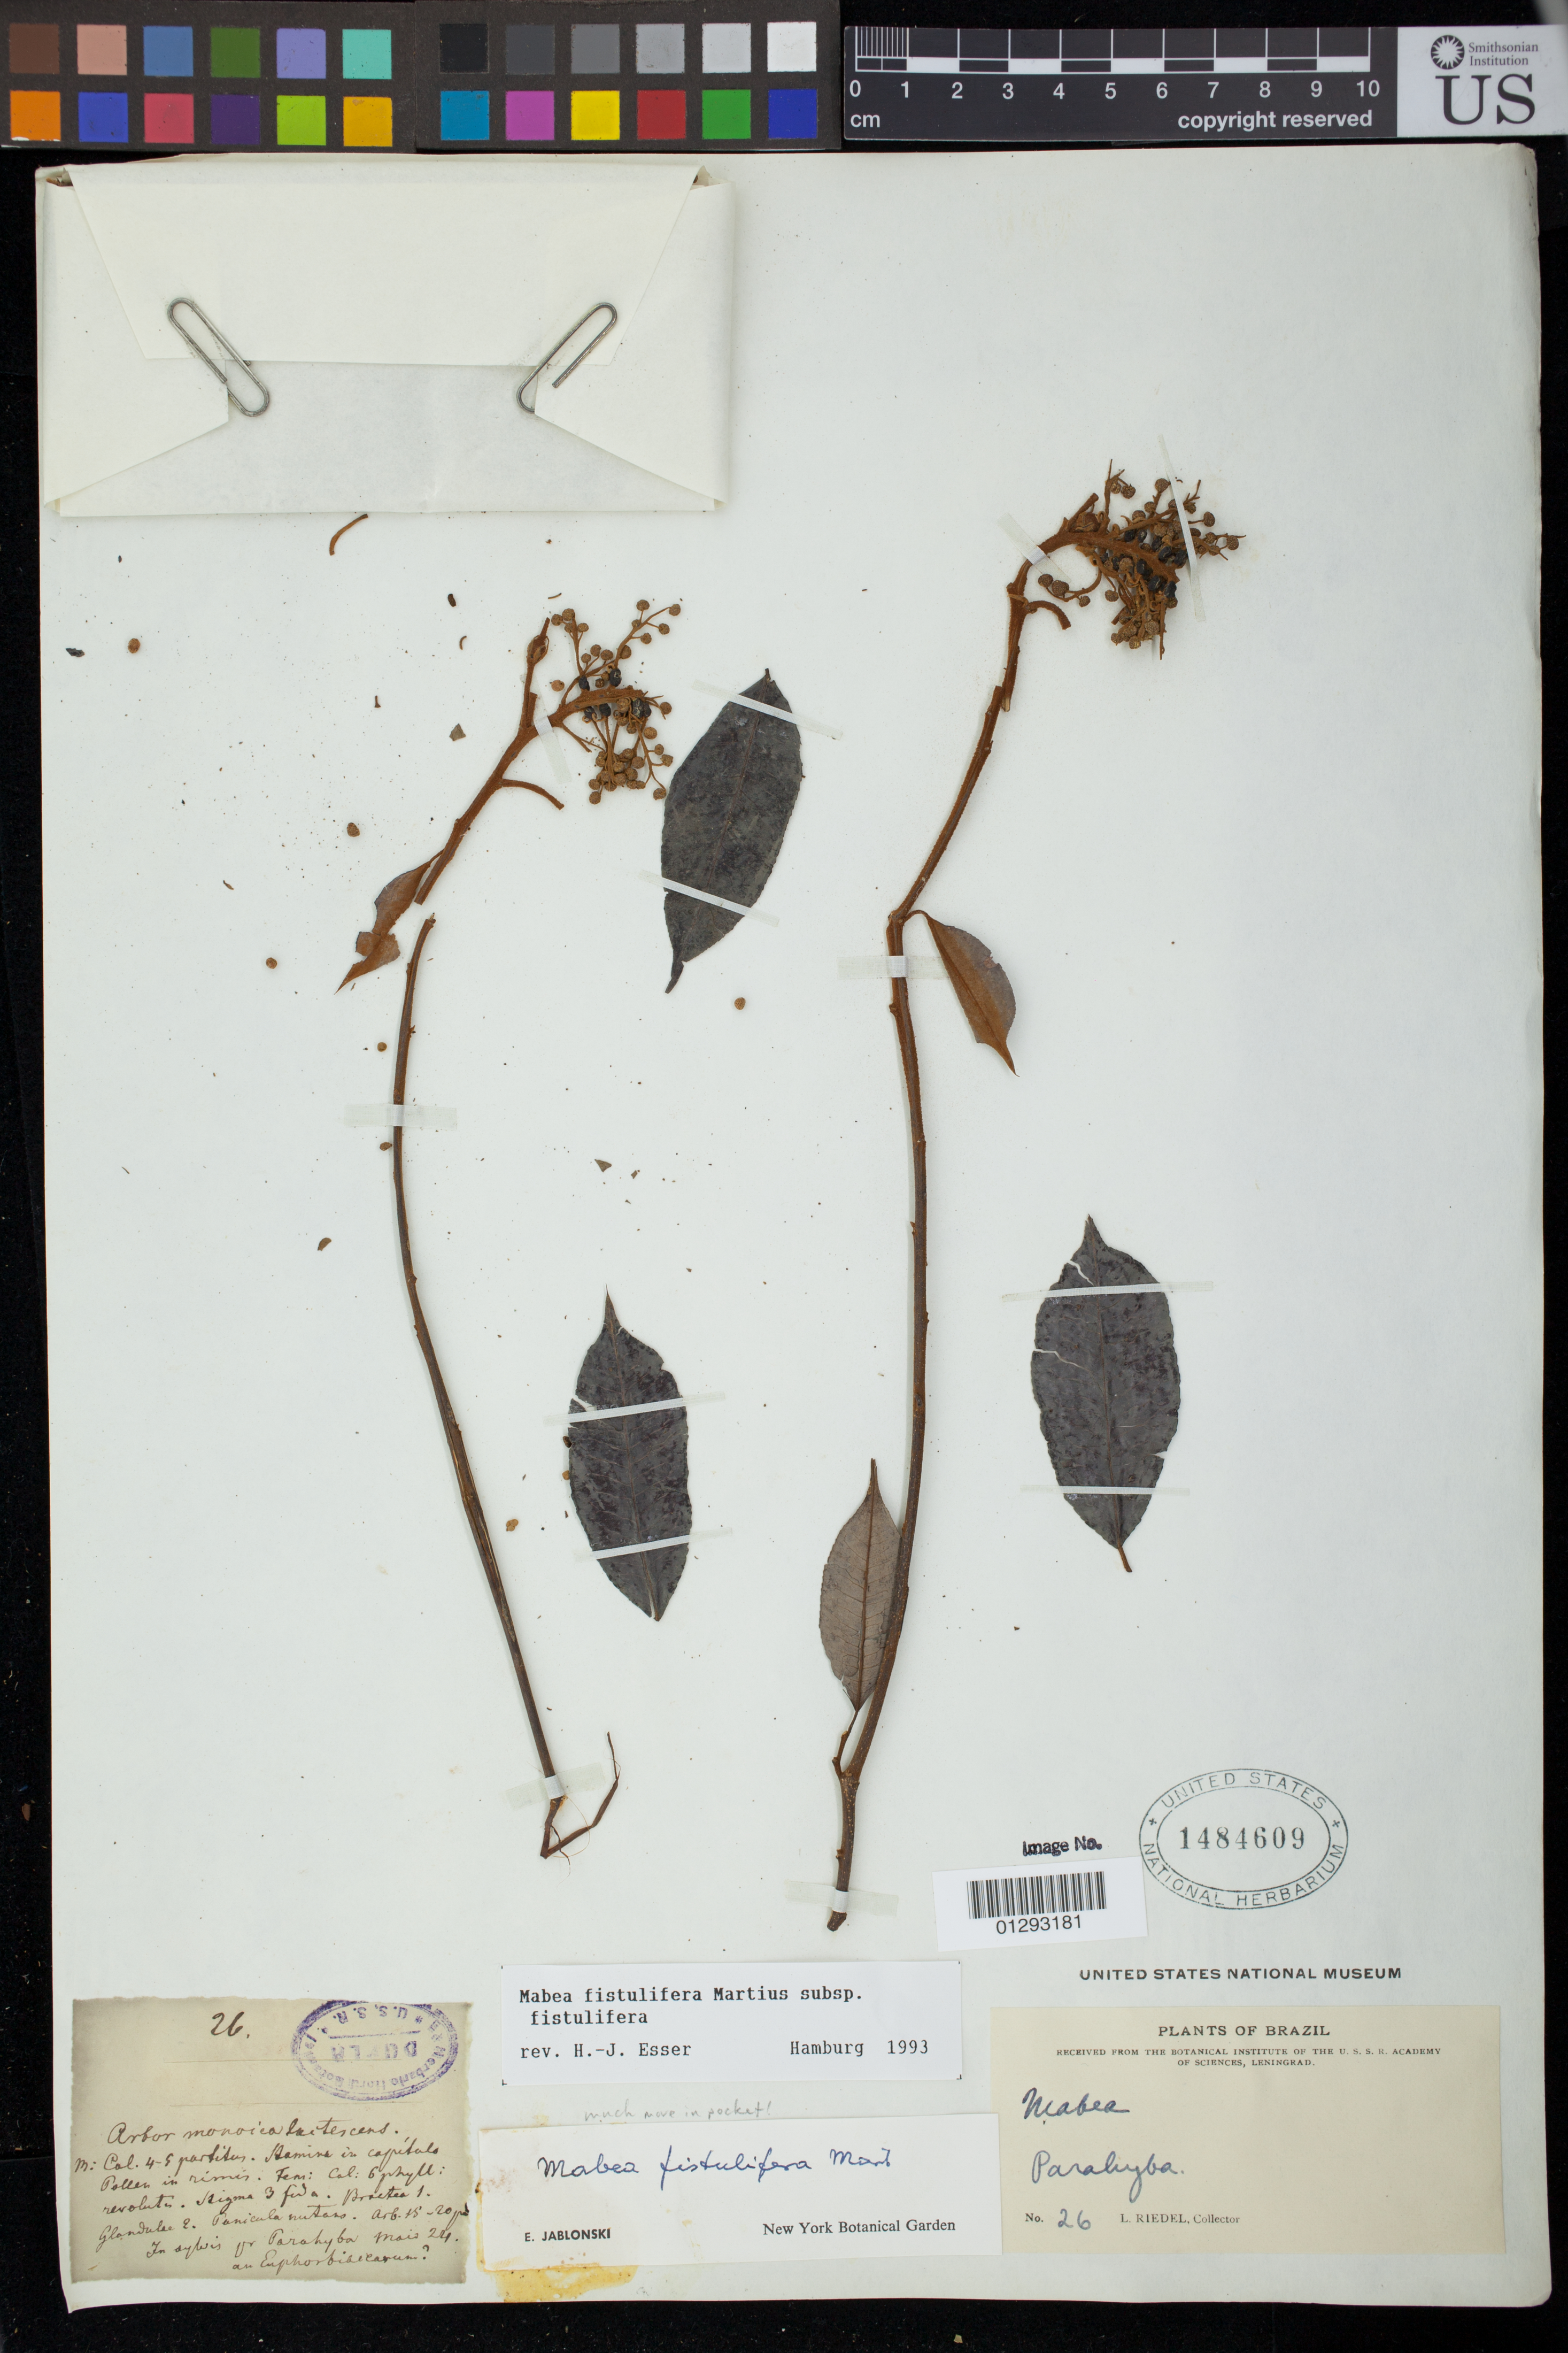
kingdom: Plantae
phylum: Tracheophyta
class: Magnoliopsida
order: Malpighiales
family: Euphorbiaceae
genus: Mabea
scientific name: Mabea fistulifera subsp. fistulifera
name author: Mart.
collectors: L. Riedel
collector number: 26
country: Brazil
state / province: Paraiba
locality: Parahyba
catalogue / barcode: US 1484609